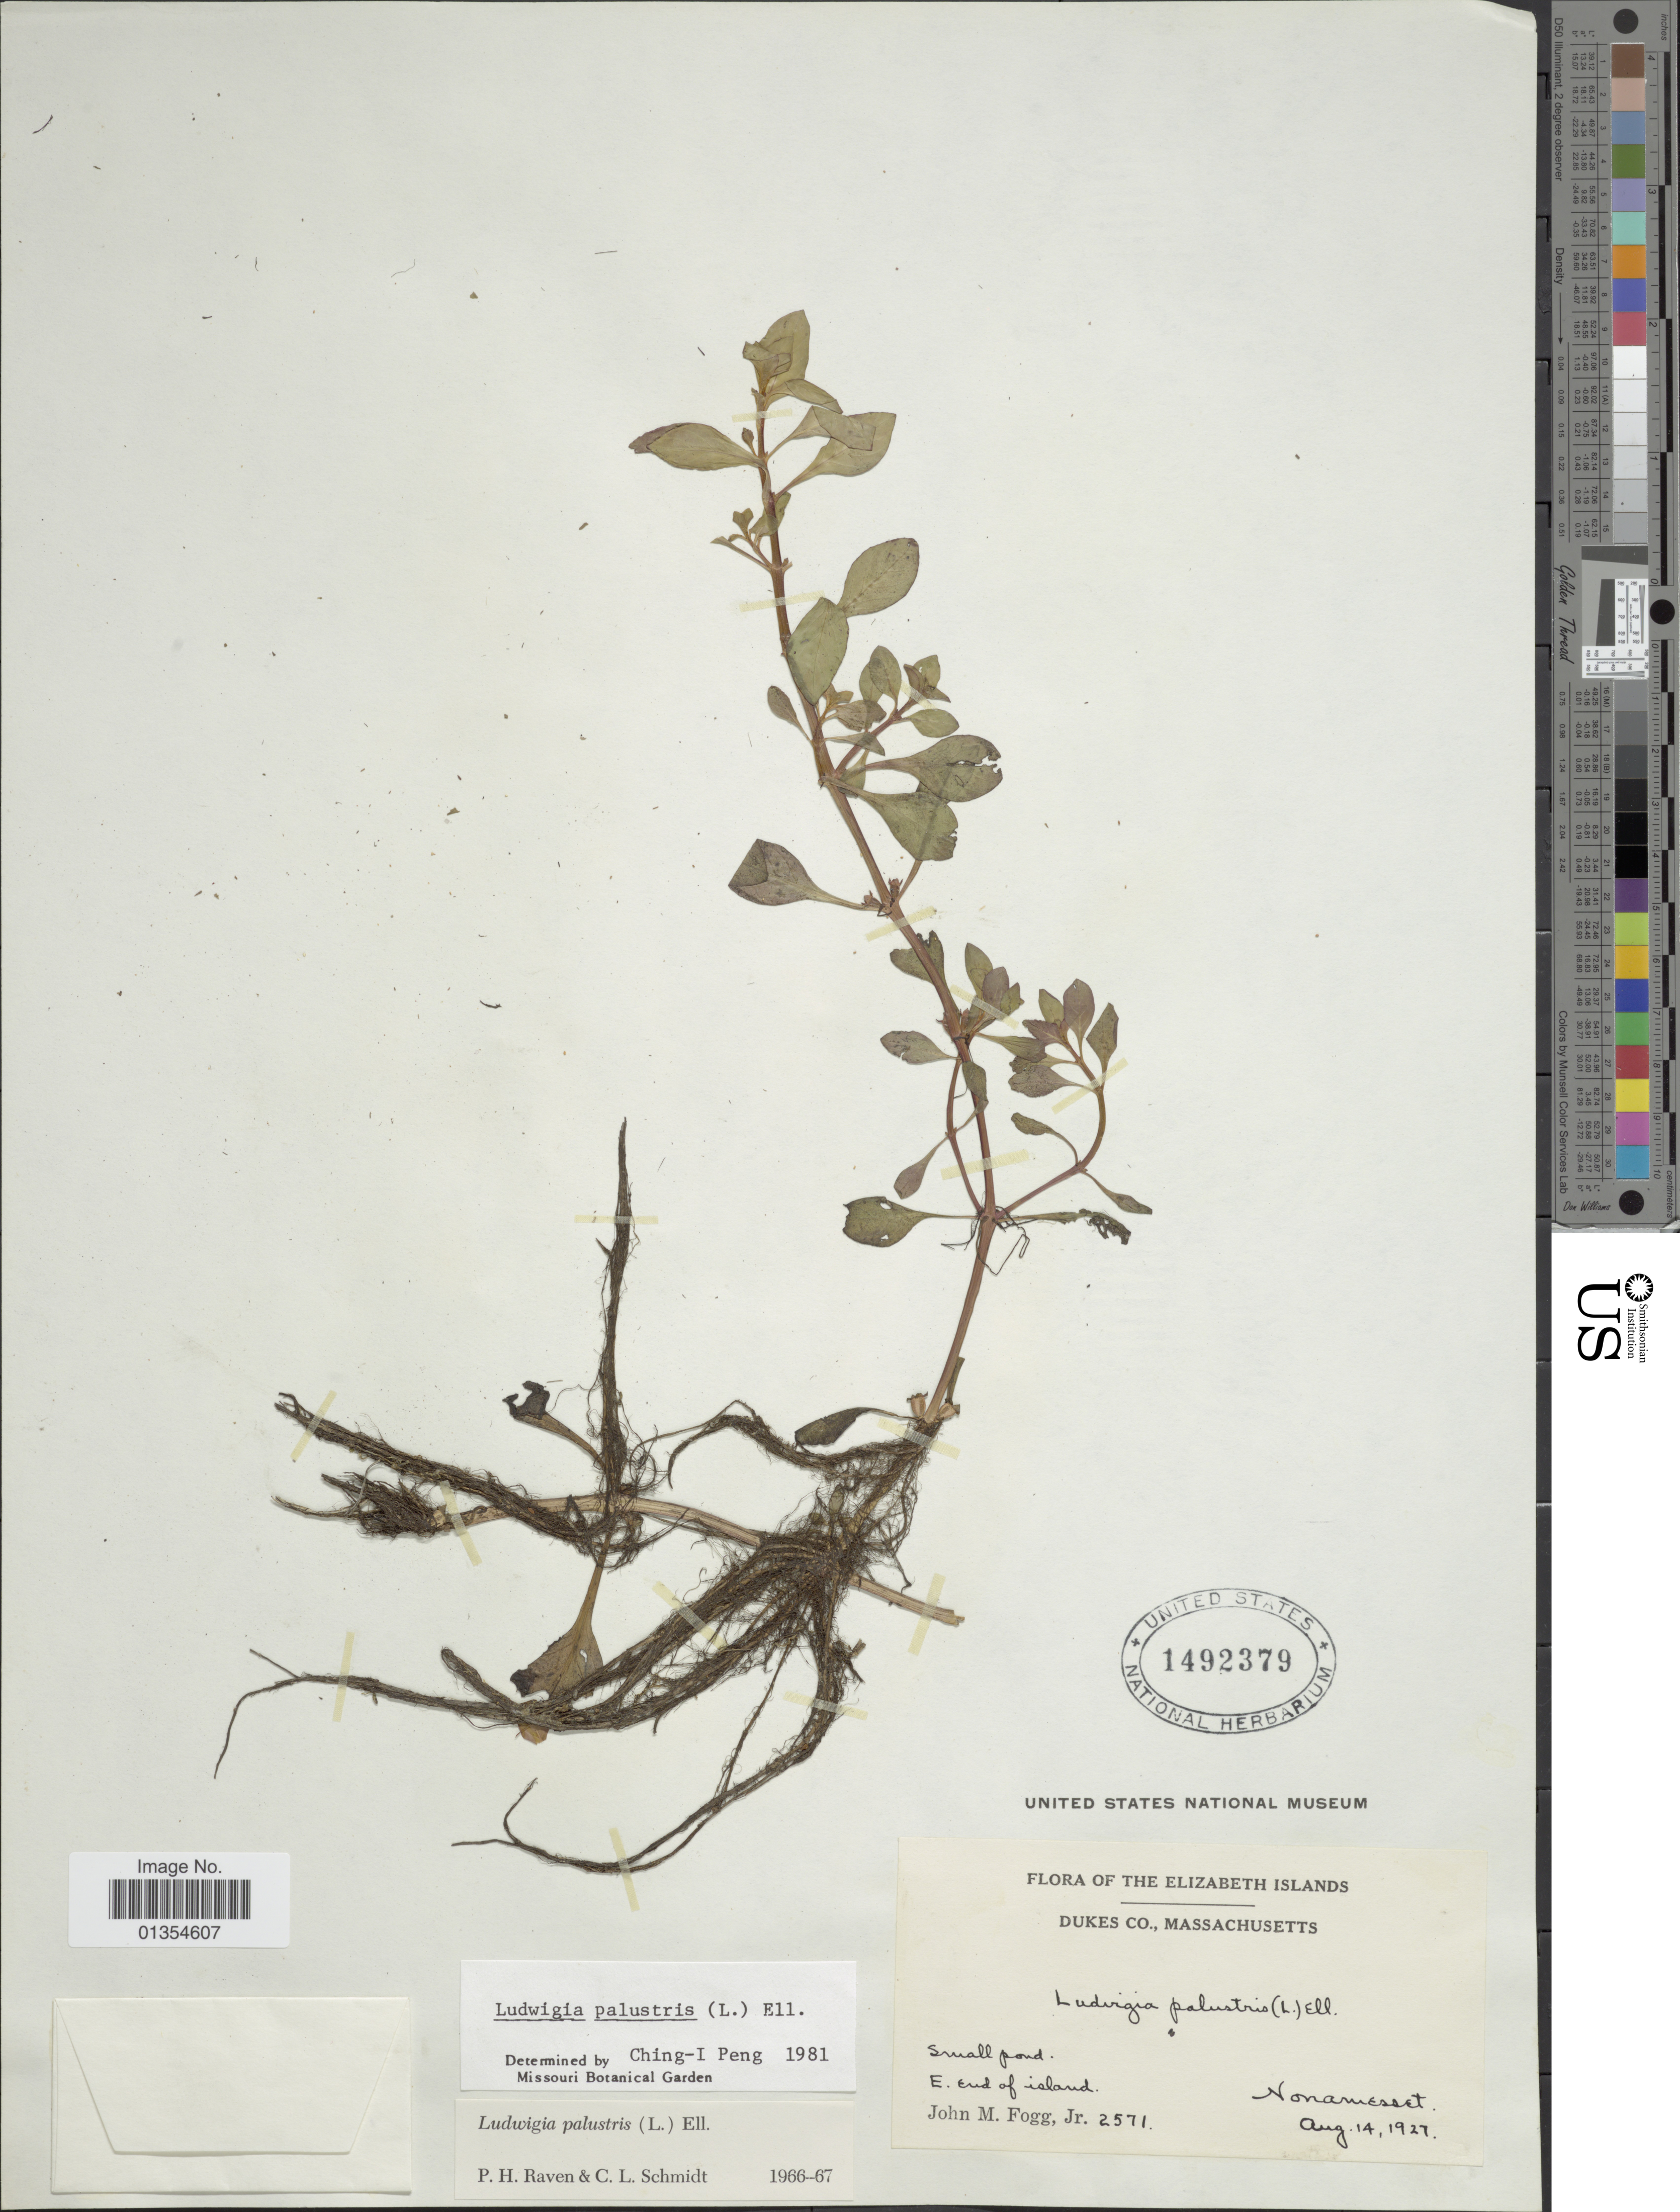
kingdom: Plantae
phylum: Tracheophyta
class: Magnoliopsida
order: Myrtales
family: Onagraceae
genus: Ludwigia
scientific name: Ludwigia palustris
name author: (L.) Elliott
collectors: J. Fogg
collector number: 2571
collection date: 1927-08-14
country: United States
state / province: Massachusetts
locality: Elizabeth Islands, Dukes Co, E end of island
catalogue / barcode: US 1492379